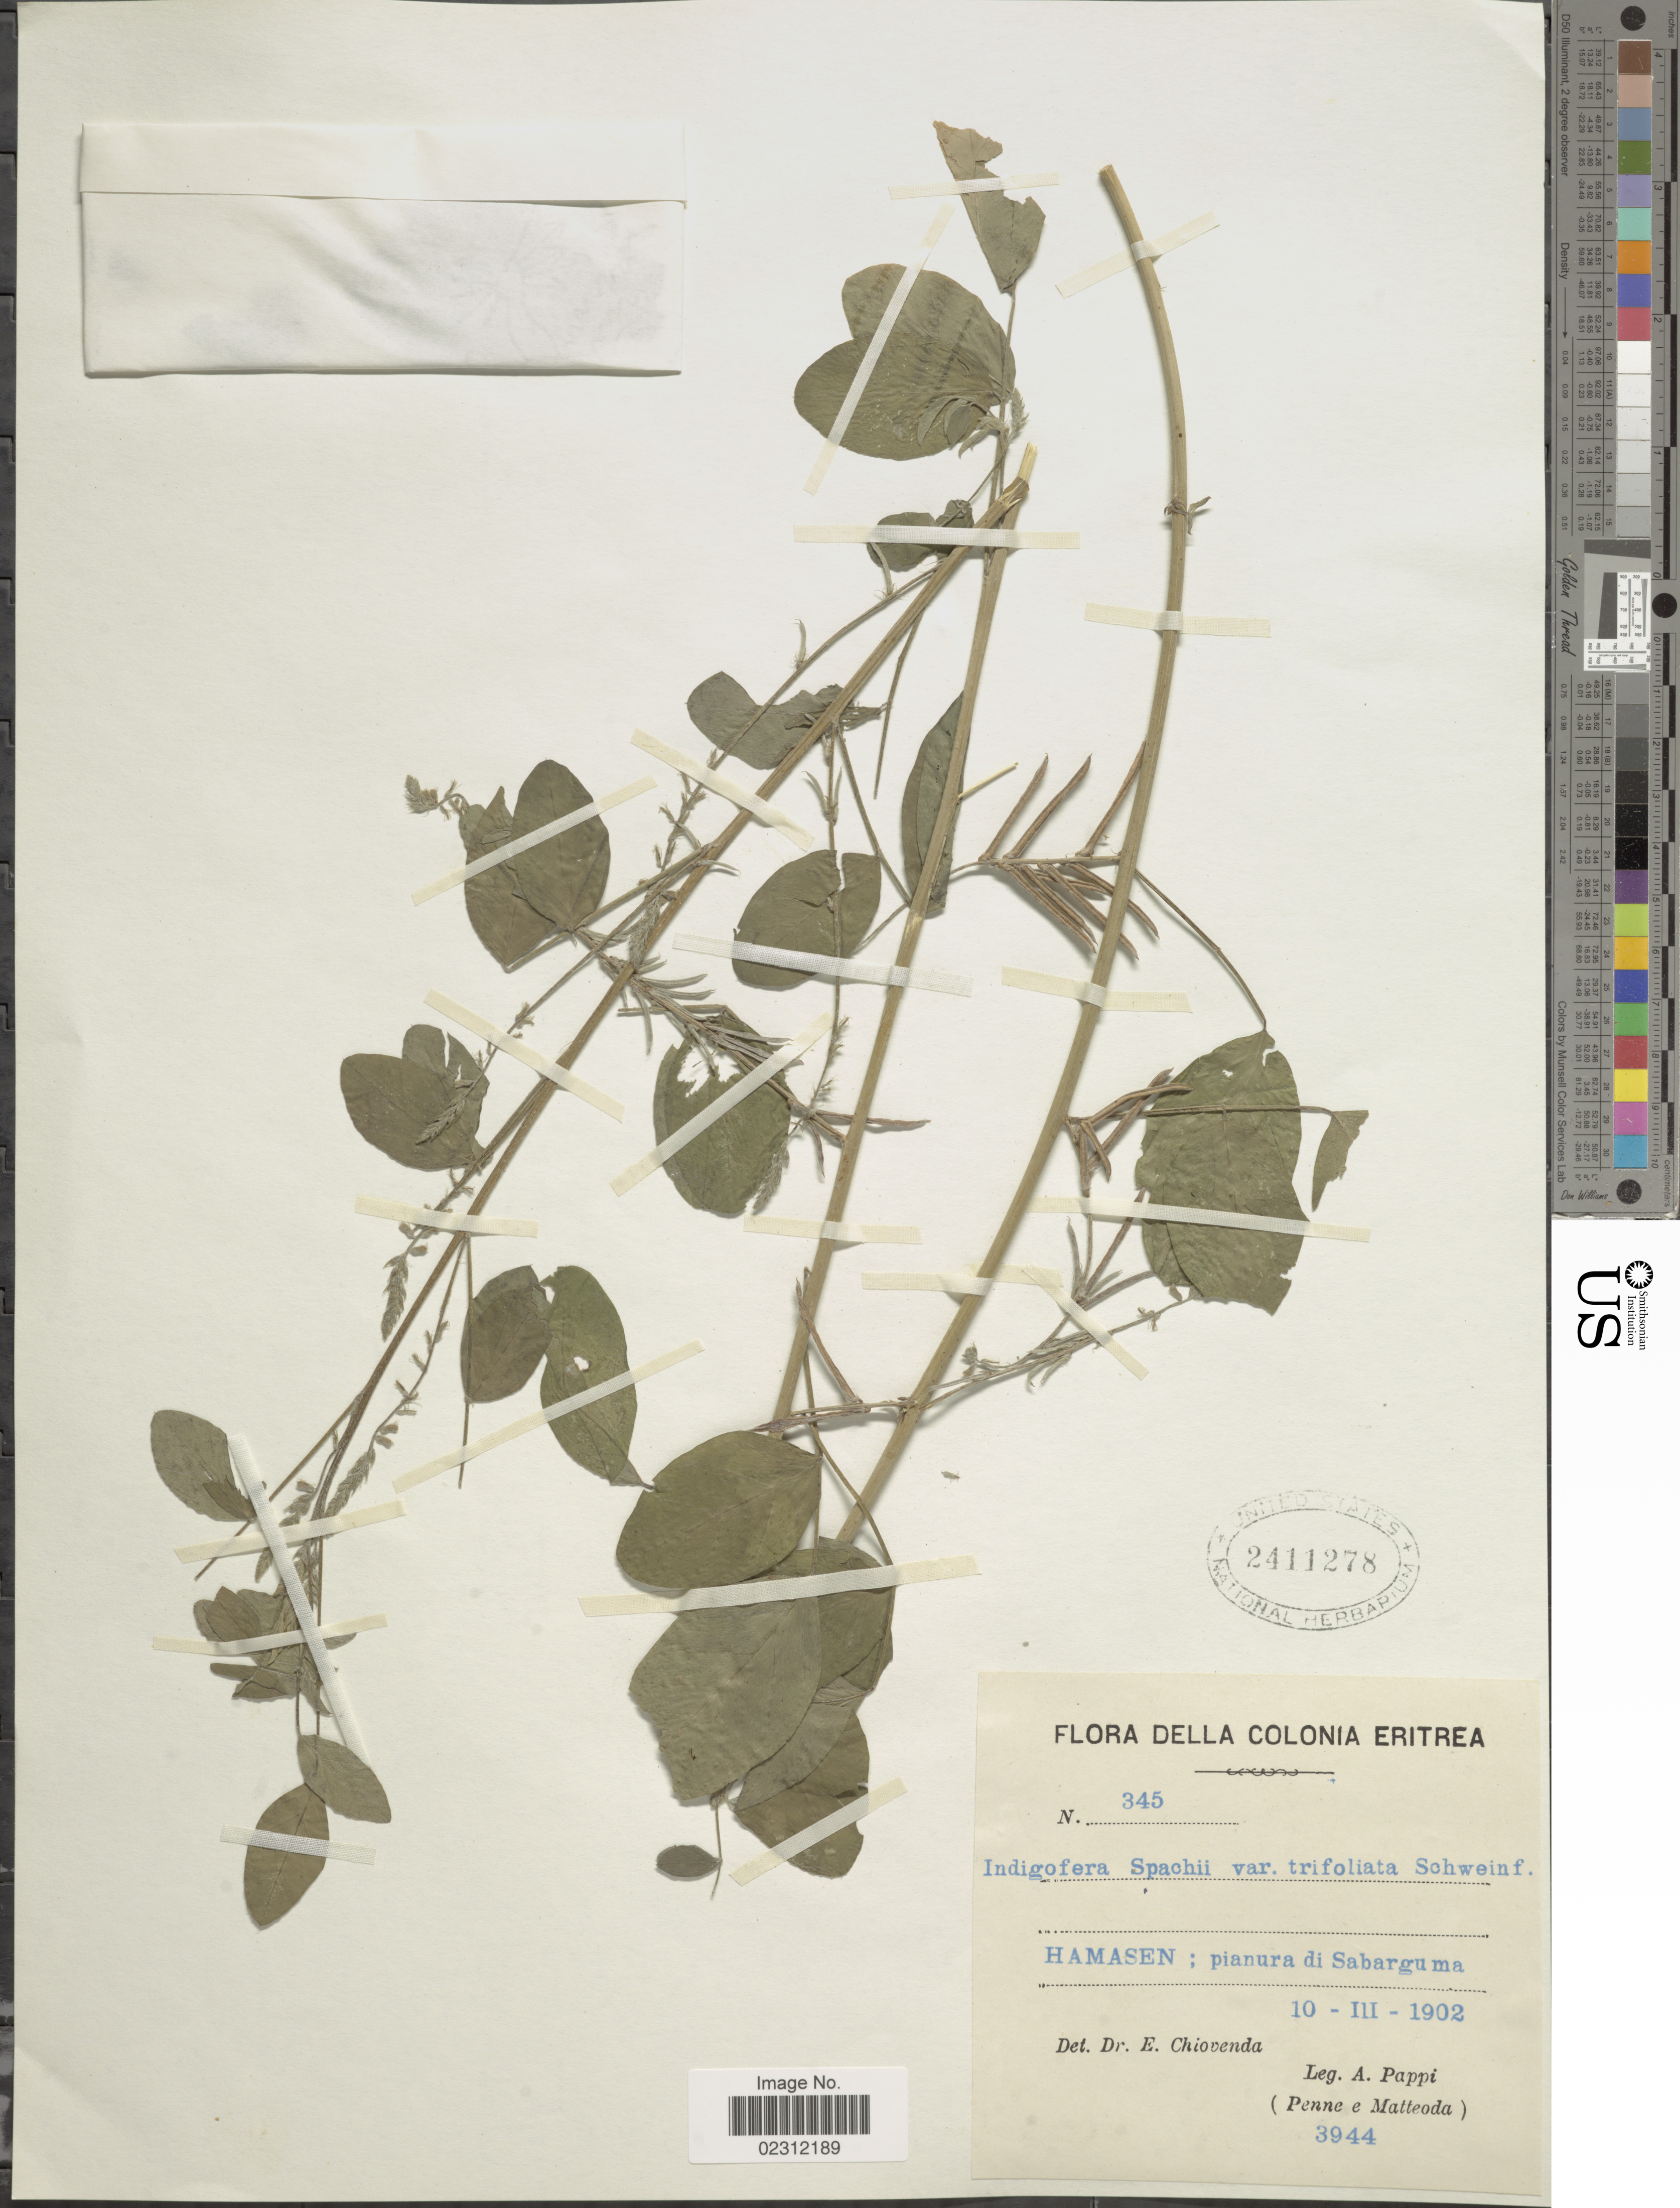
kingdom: Plantae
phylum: Tracheophyta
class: Magnoliopsida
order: Fabales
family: Fabaceae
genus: Indigofera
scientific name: Indigofera spachii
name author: Baker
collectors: A. Pappi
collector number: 345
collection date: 1902-03-10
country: Eritrea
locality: Hamasen; pianura di Sabarguma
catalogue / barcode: US 2411278